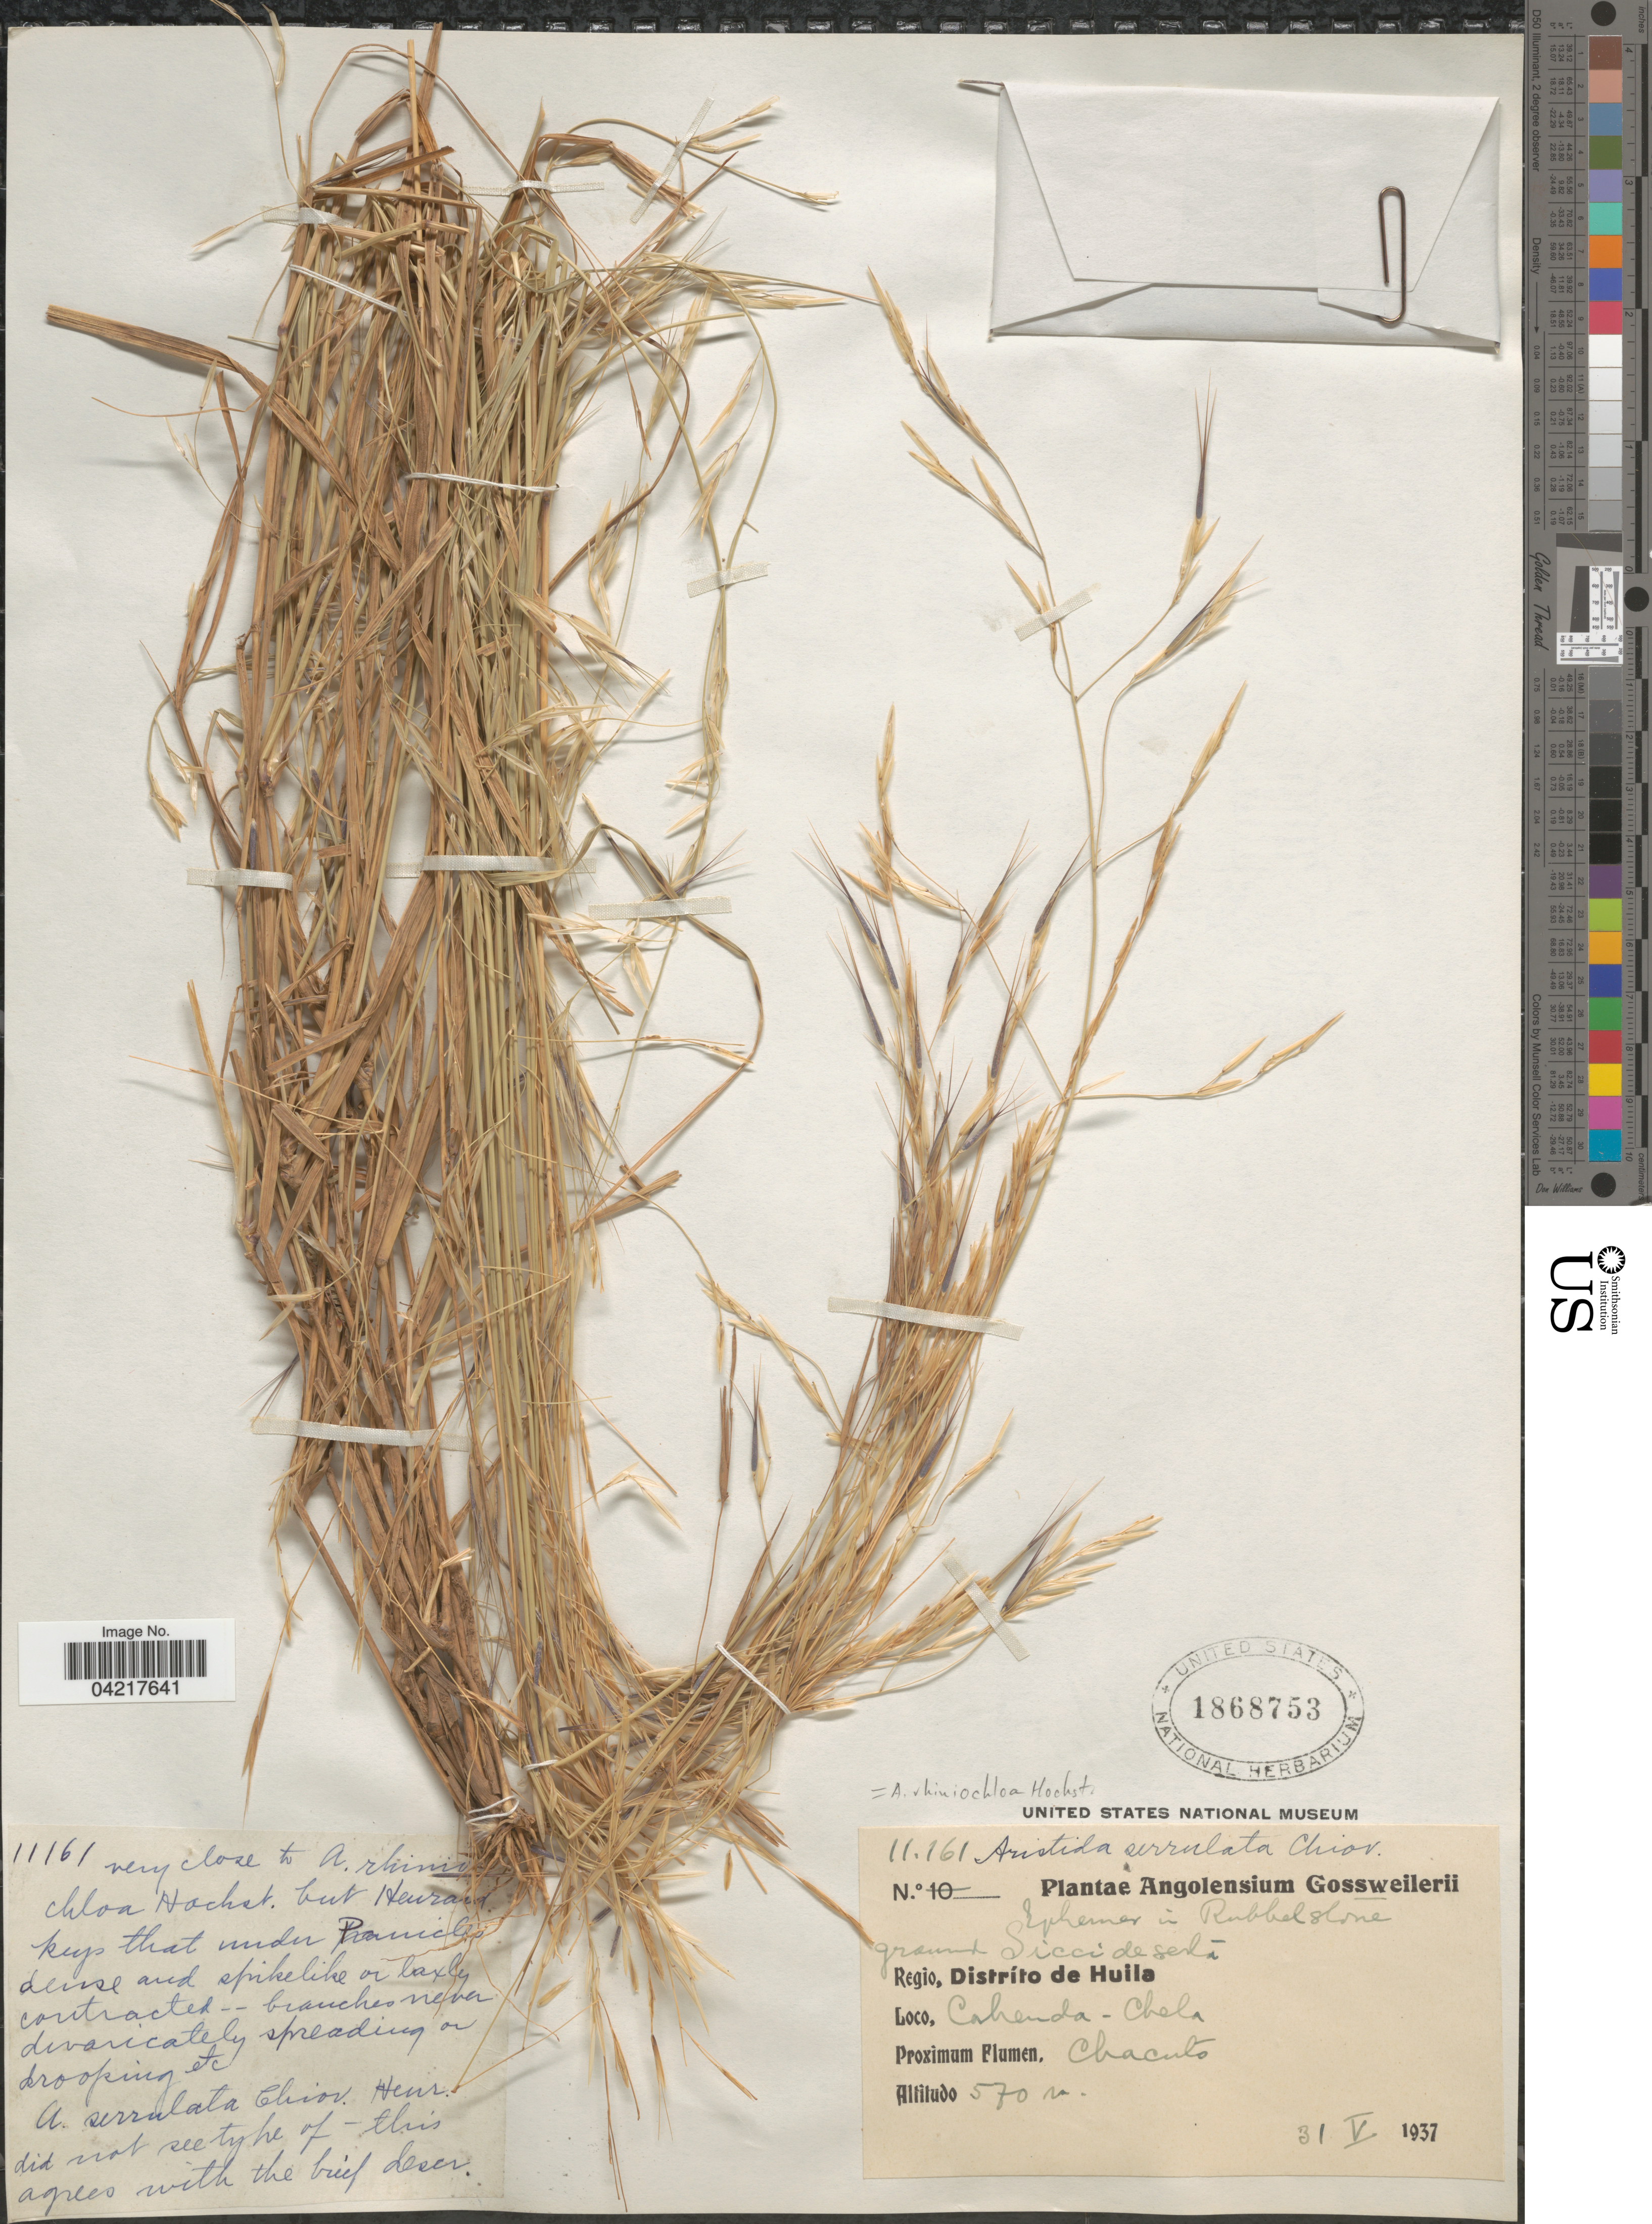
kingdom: Plantae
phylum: Tracheophyta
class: Liliopsida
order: Poales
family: Poaceae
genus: Aristida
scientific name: Aristida rhiniochloa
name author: Hochst.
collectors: -. Gossweiler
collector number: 11161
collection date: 1937-05-31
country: Angola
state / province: Huila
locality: Regio, Distríto de Huila. Cabenda- Chela.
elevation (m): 570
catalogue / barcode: US 1868753